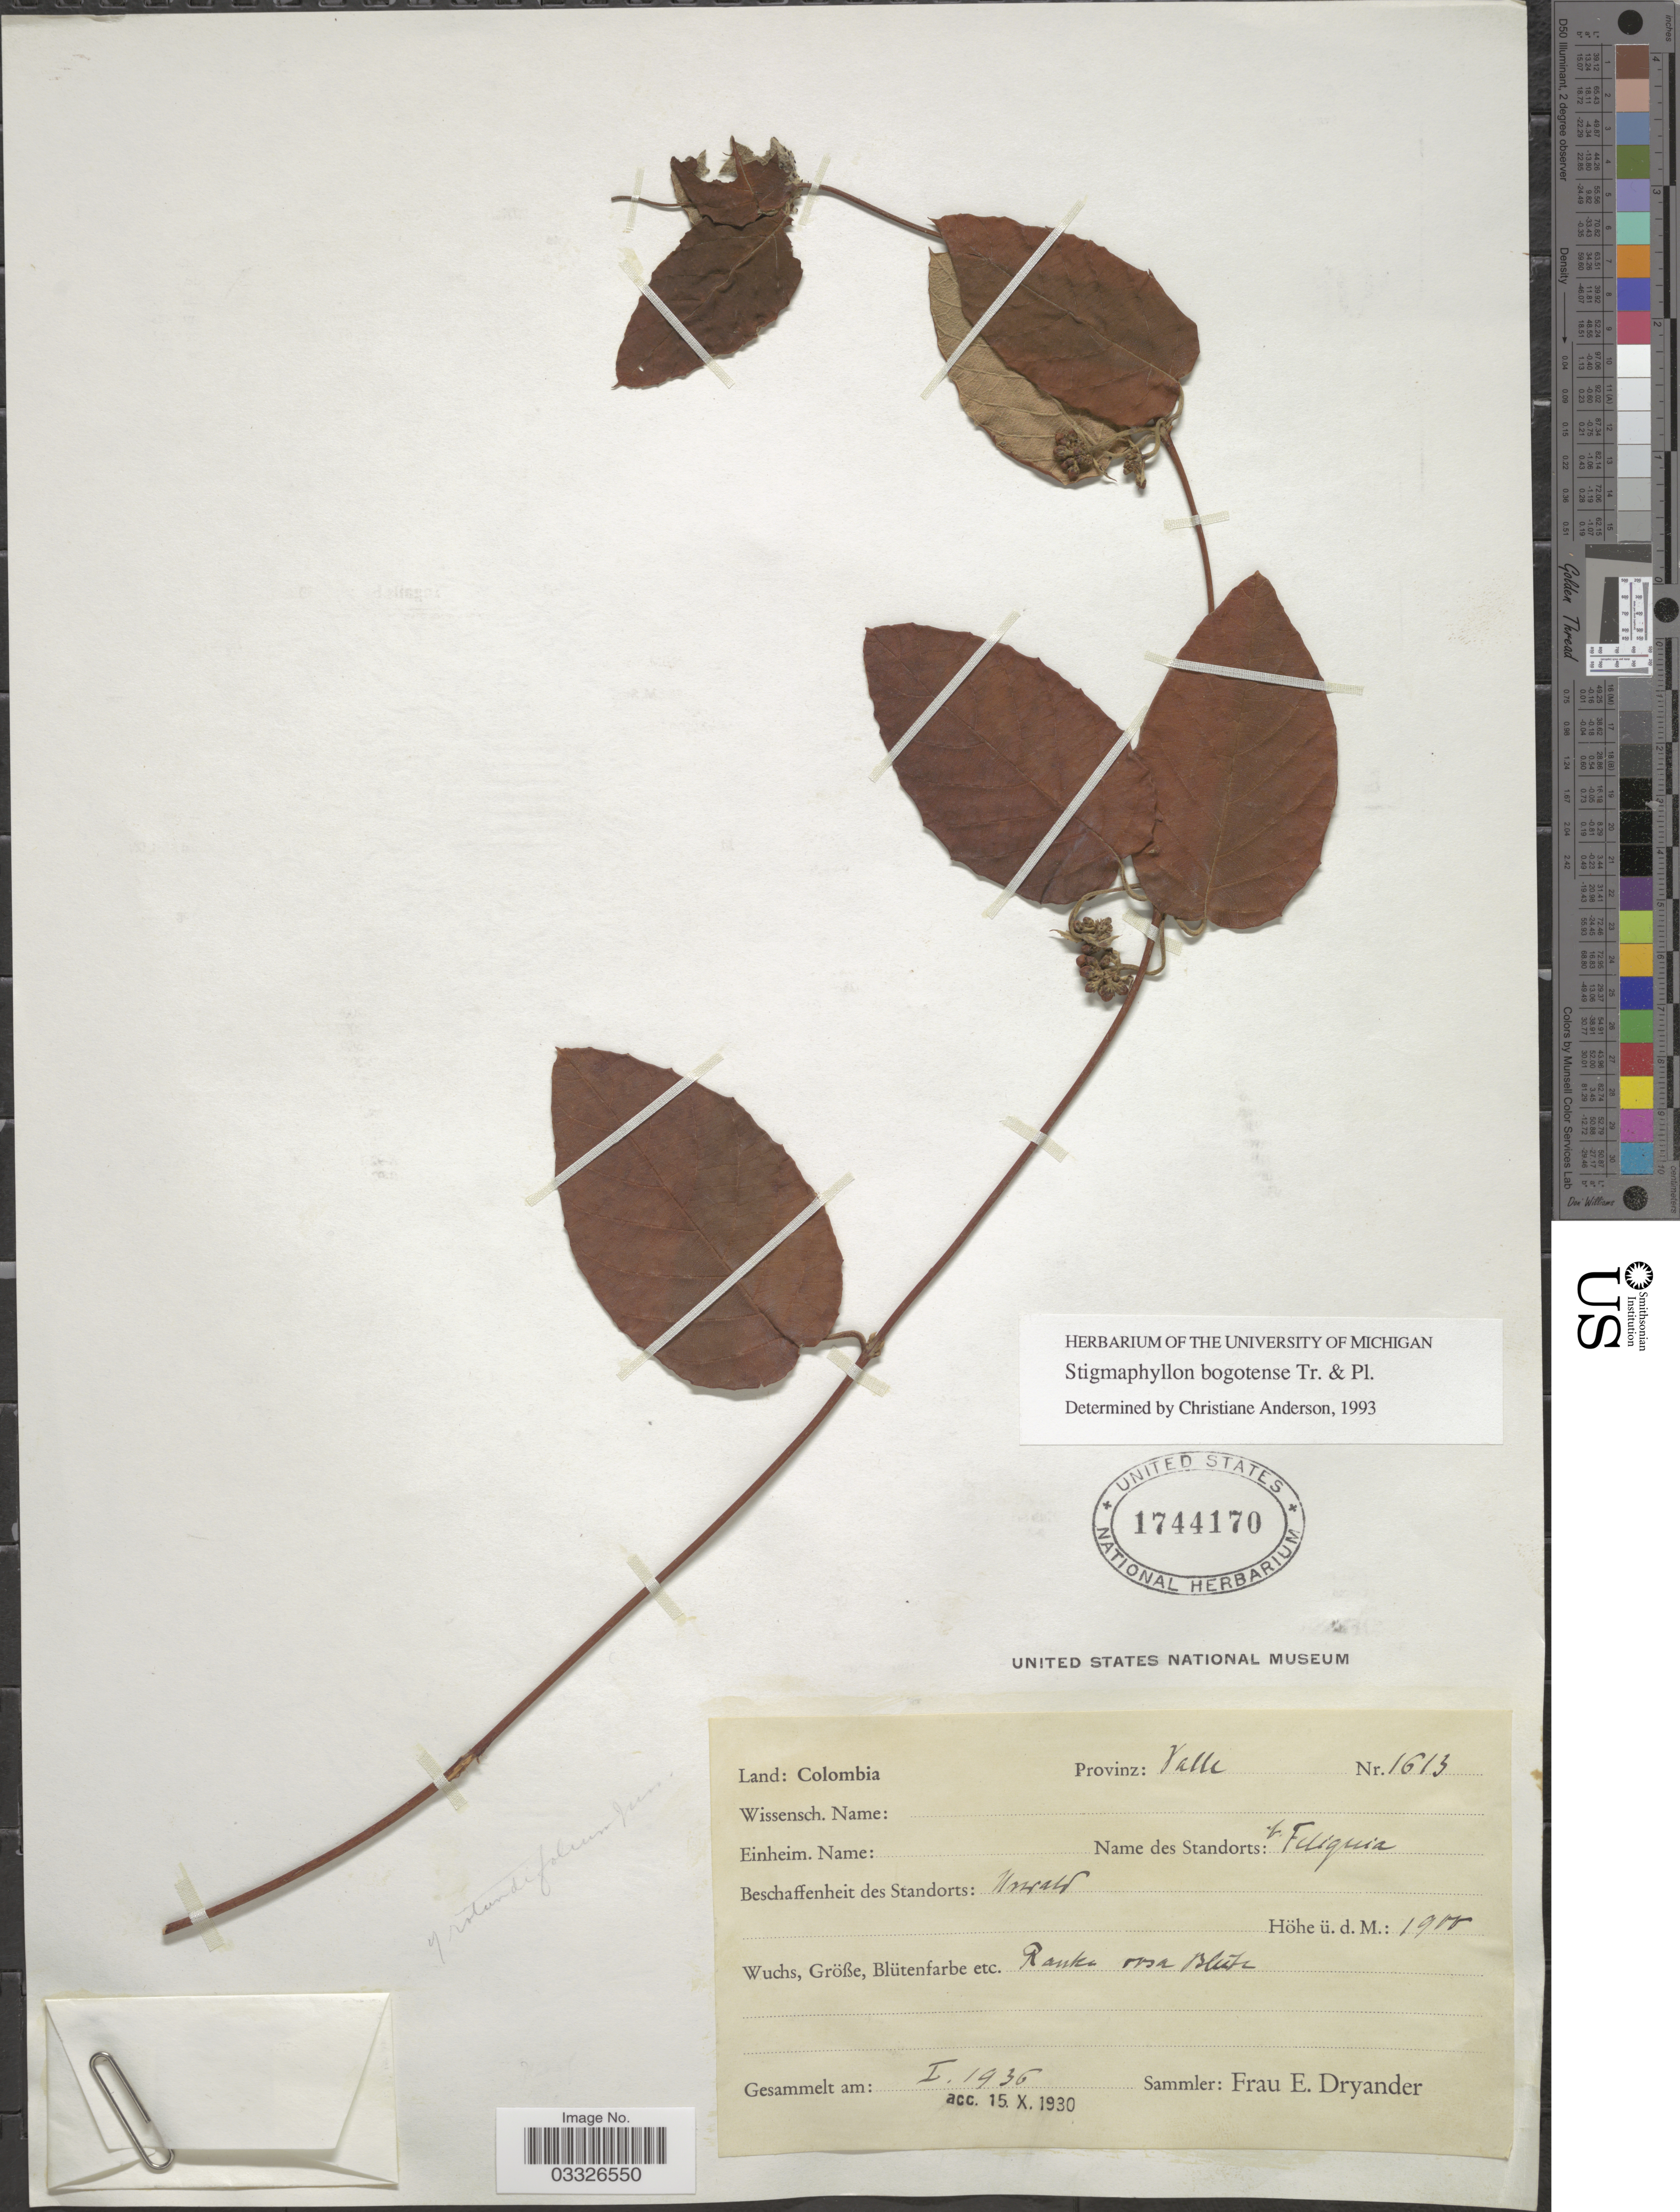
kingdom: Plantae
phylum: Tracheophyta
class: Magnoliopsida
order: Malpighiales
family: Malpighiaceae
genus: Stigmaphyllon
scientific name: Stigmaphyllon bogotense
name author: Triana & Planch.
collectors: F. Dryander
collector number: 1613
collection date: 1936-01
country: Colombia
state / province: Valle del Cauca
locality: Valle.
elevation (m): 1900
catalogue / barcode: US 1744170